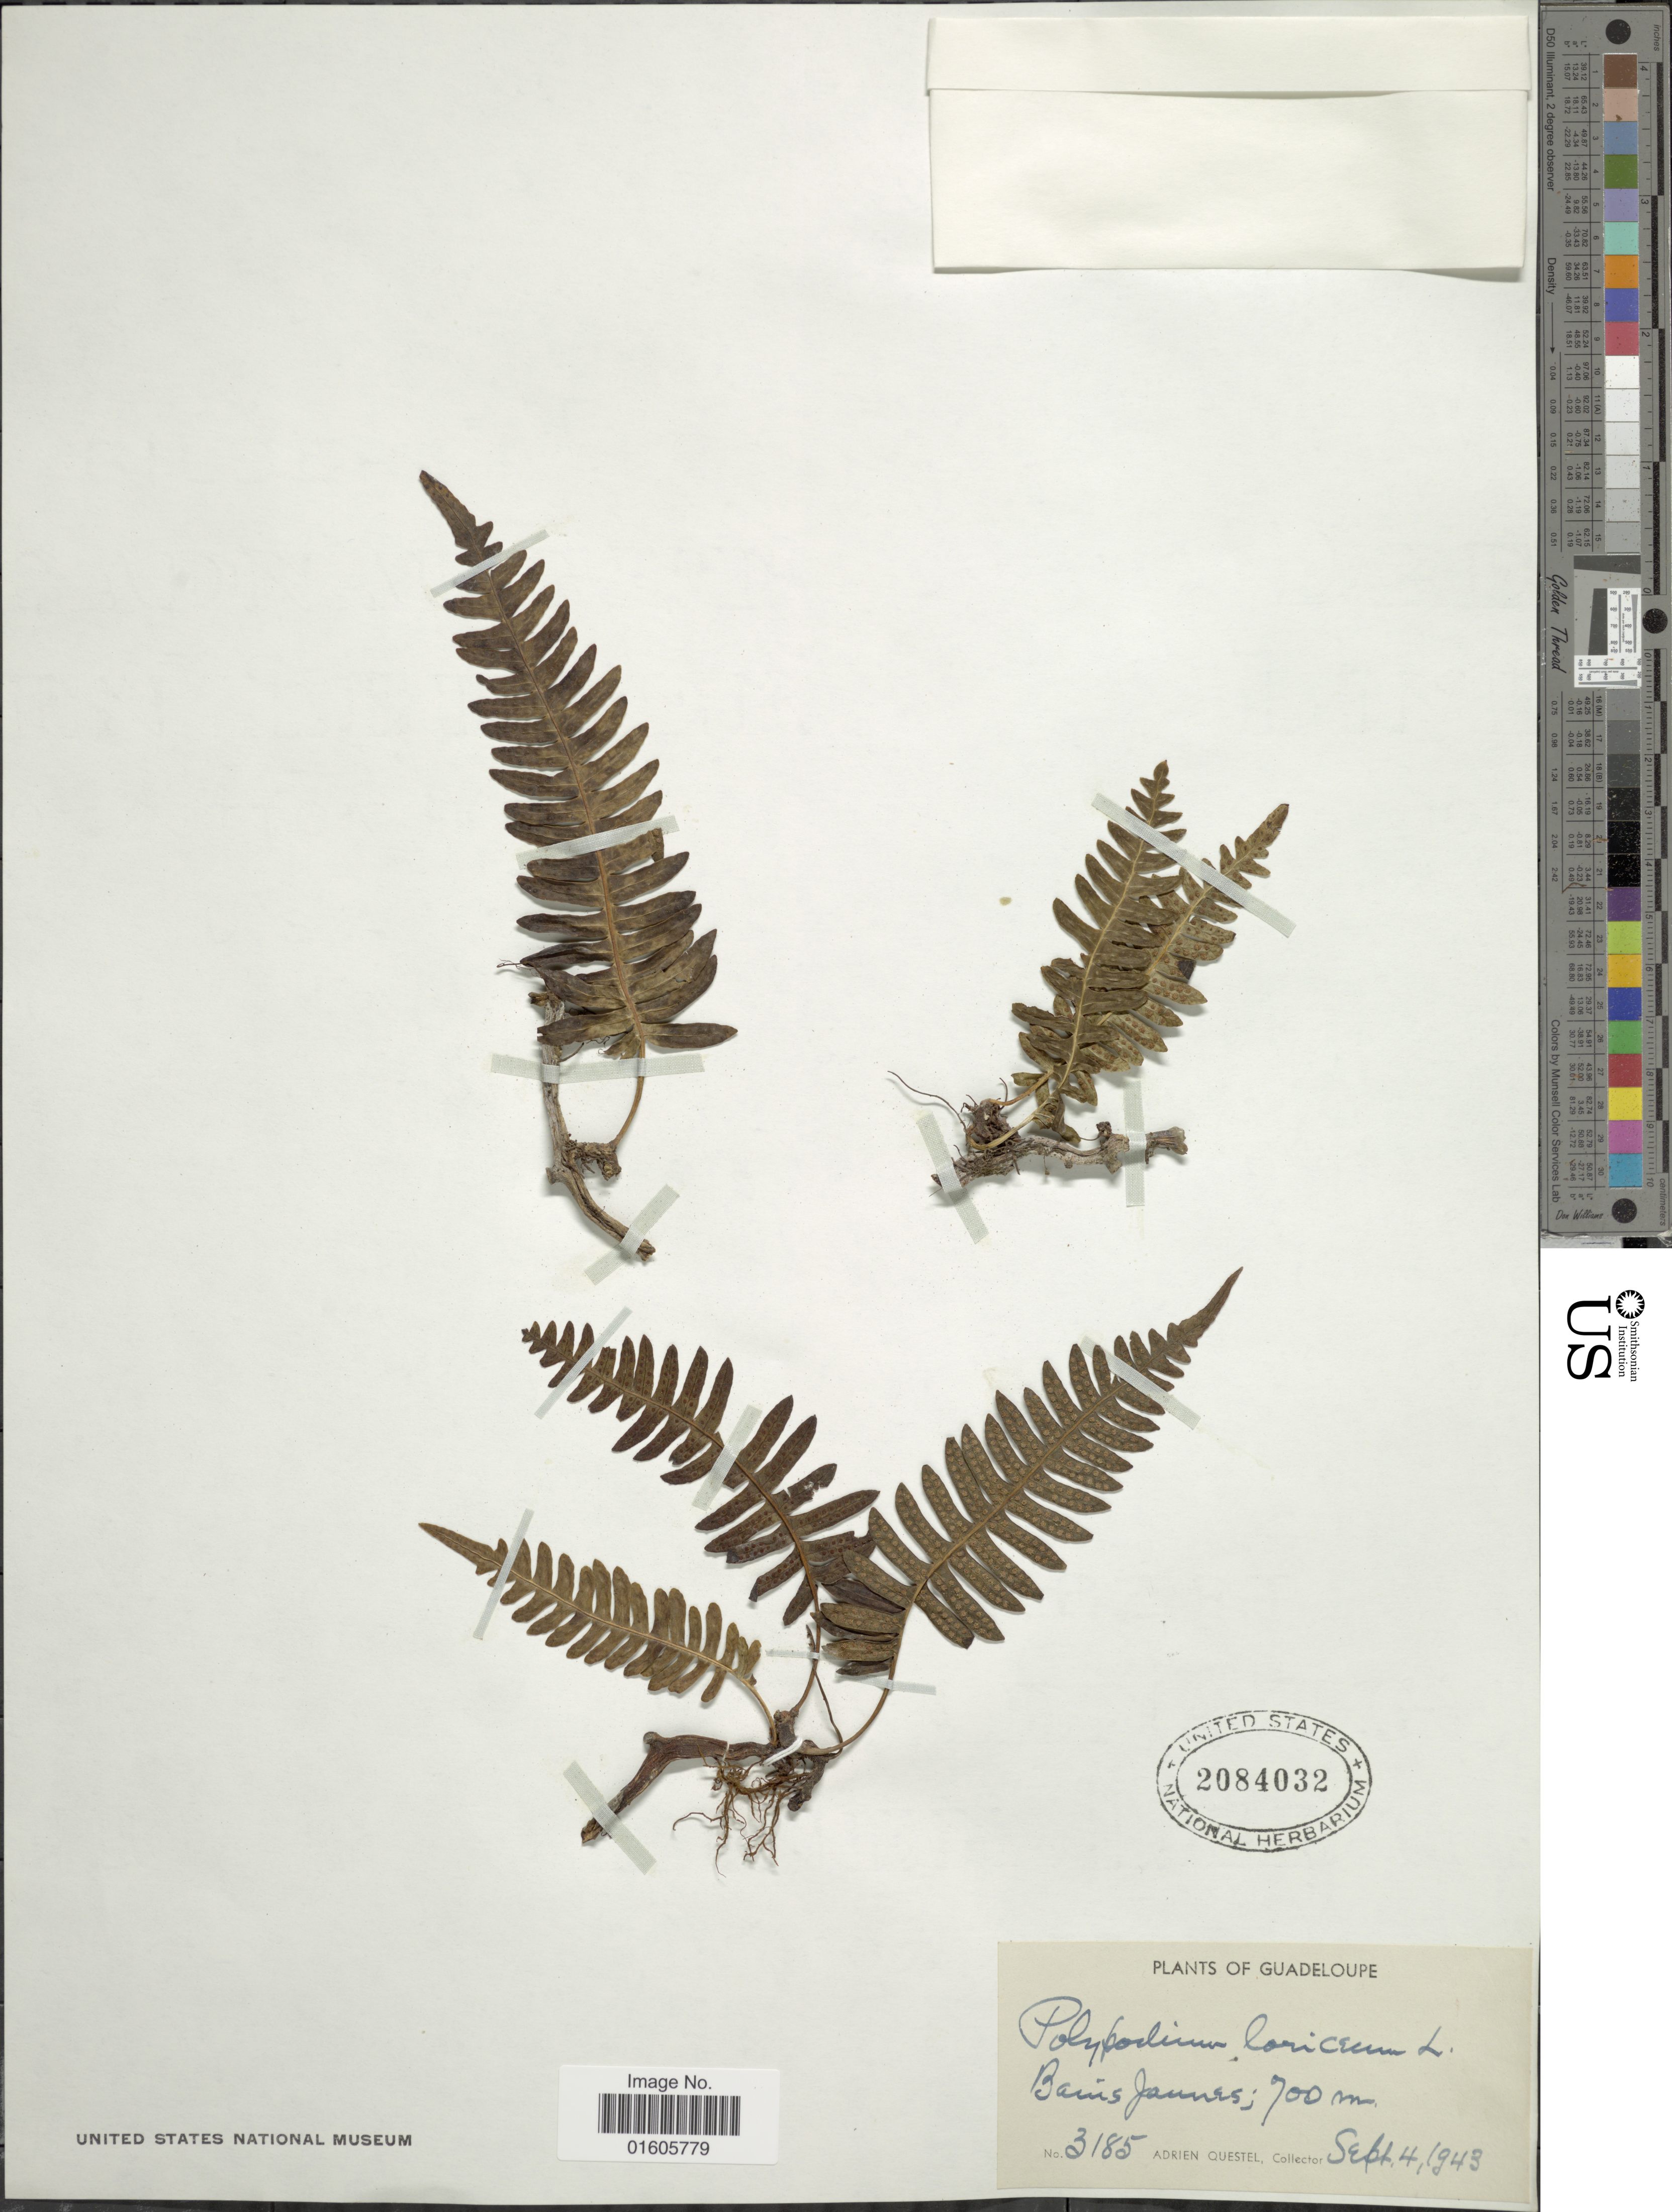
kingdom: Plantae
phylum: Tracheophyta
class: Polypodiopsida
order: Polypodiales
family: Polypodiaceae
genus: Serpocaulon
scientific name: Serpocaulon loriceum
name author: (L.) A.R. Sm.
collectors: A. Questel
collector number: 3185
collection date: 1943-09-04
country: Guadeloupe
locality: Bains James.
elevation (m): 700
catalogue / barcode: US 2084032